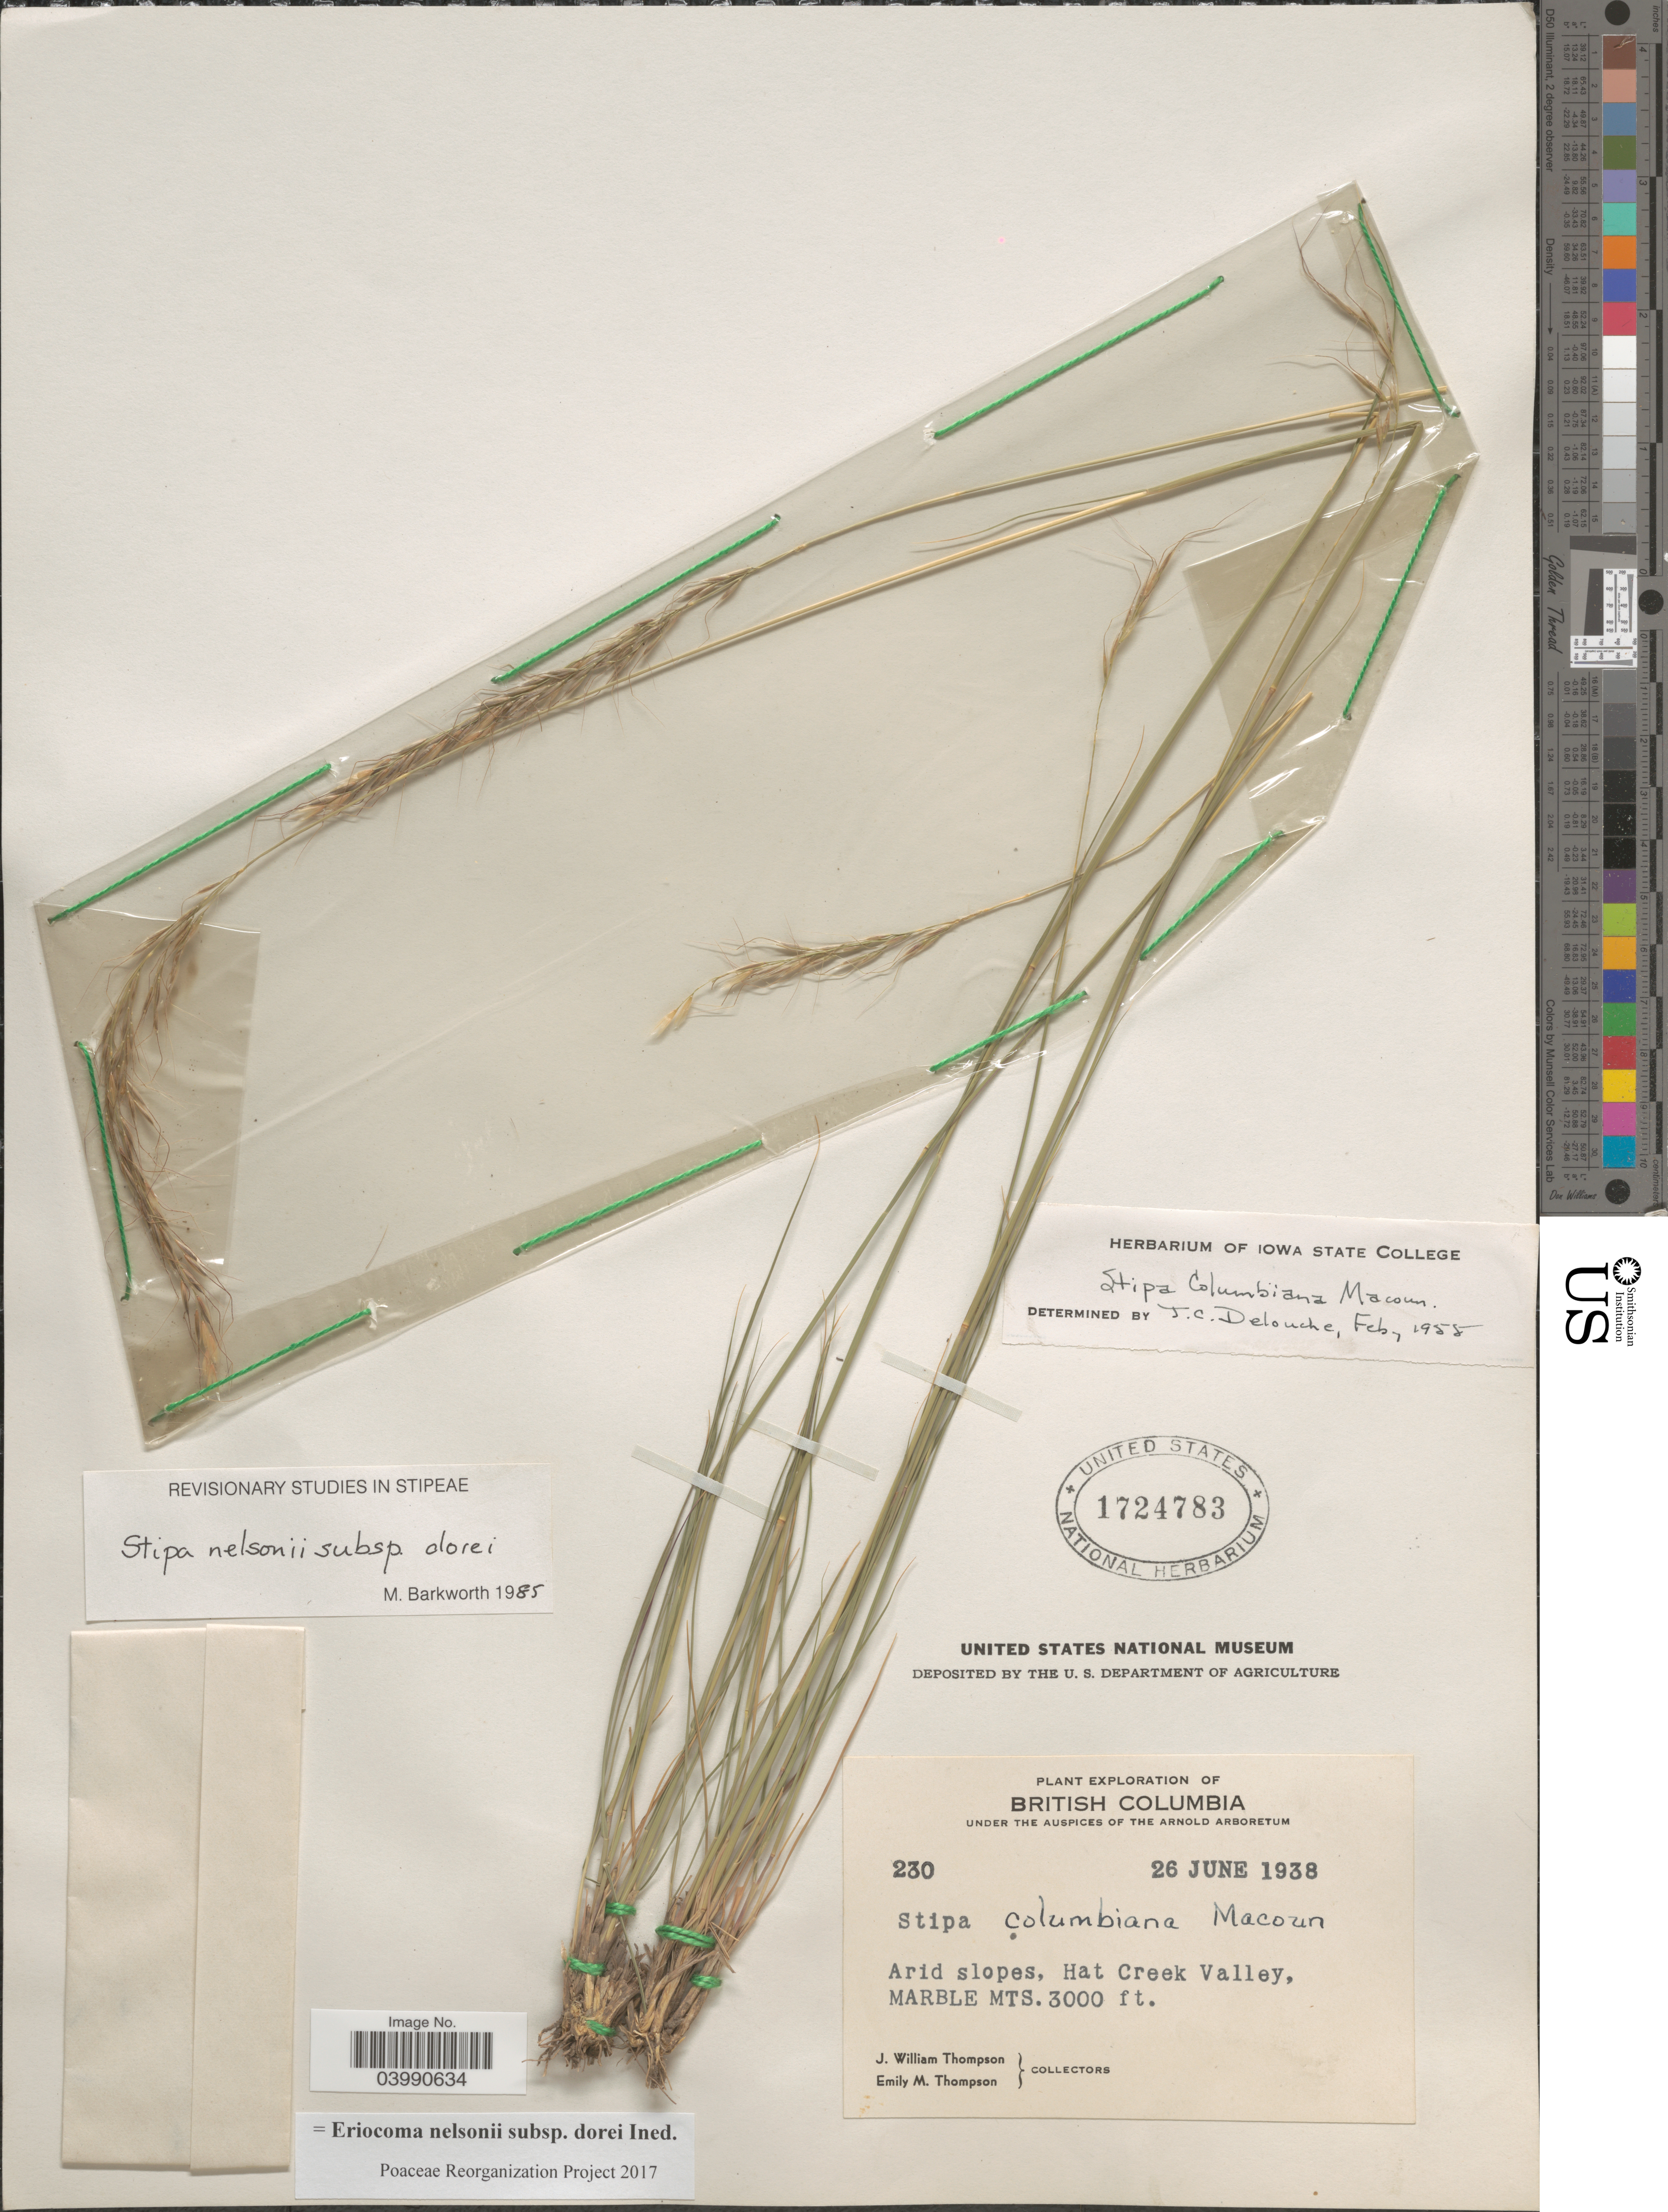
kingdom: Plantae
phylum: Tracheophyta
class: Liliopsida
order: Poales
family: Poaceae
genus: Eriocoma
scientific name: Eriocoma nelsonii subsp. dorei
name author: (Barkworth & J. Maze) Romasch.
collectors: J. W. Thompson & E. M. Thompson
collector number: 230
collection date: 1938-06-26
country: Canada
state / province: British Columbia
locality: Arid slopes, Hat Creek Valley, Marble Mts.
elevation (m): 914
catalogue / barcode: US 1724783